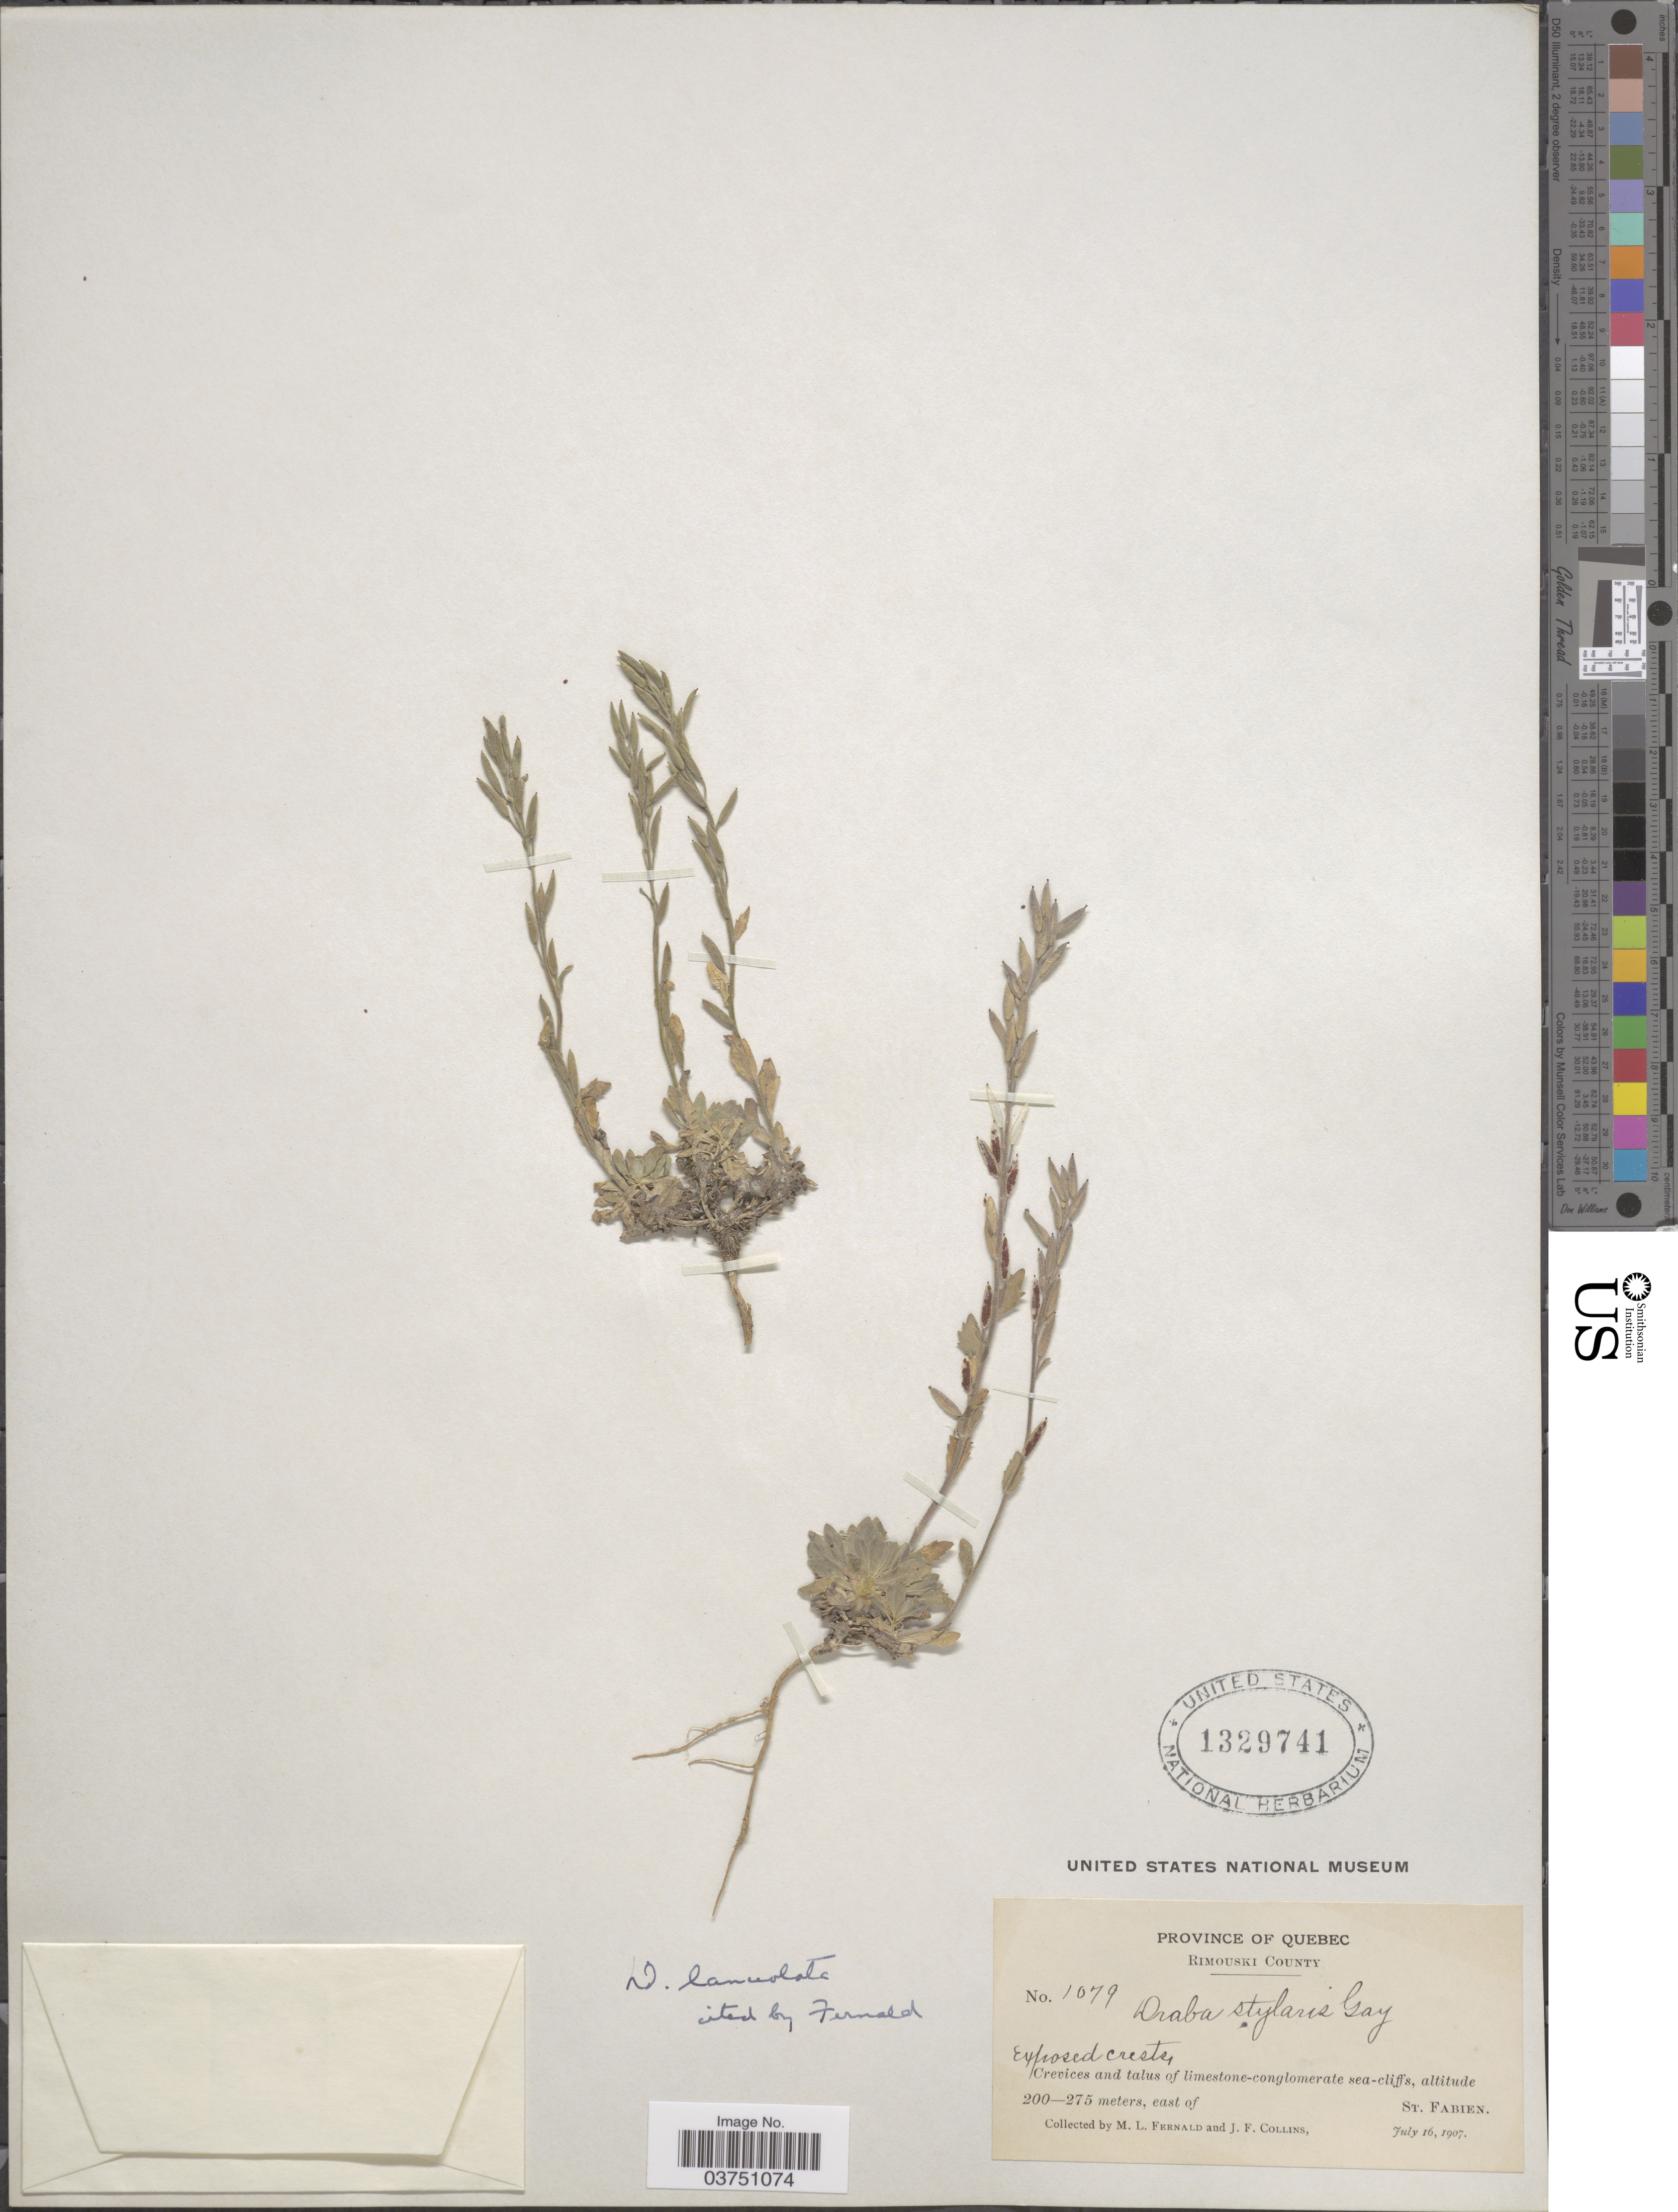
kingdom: Plantae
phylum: Tracheophyta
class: Magnoliopsida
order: Brassicales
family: Brassicaceae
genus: Draba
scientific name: Draba cana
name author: Rydb.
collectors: M. L. Fernald & J. Collins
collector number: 1079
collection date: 1907-07-16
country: Canada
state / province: Quebec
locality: Rimouski County. East of St. Fabien.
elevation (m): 200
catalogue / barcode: US 1329741